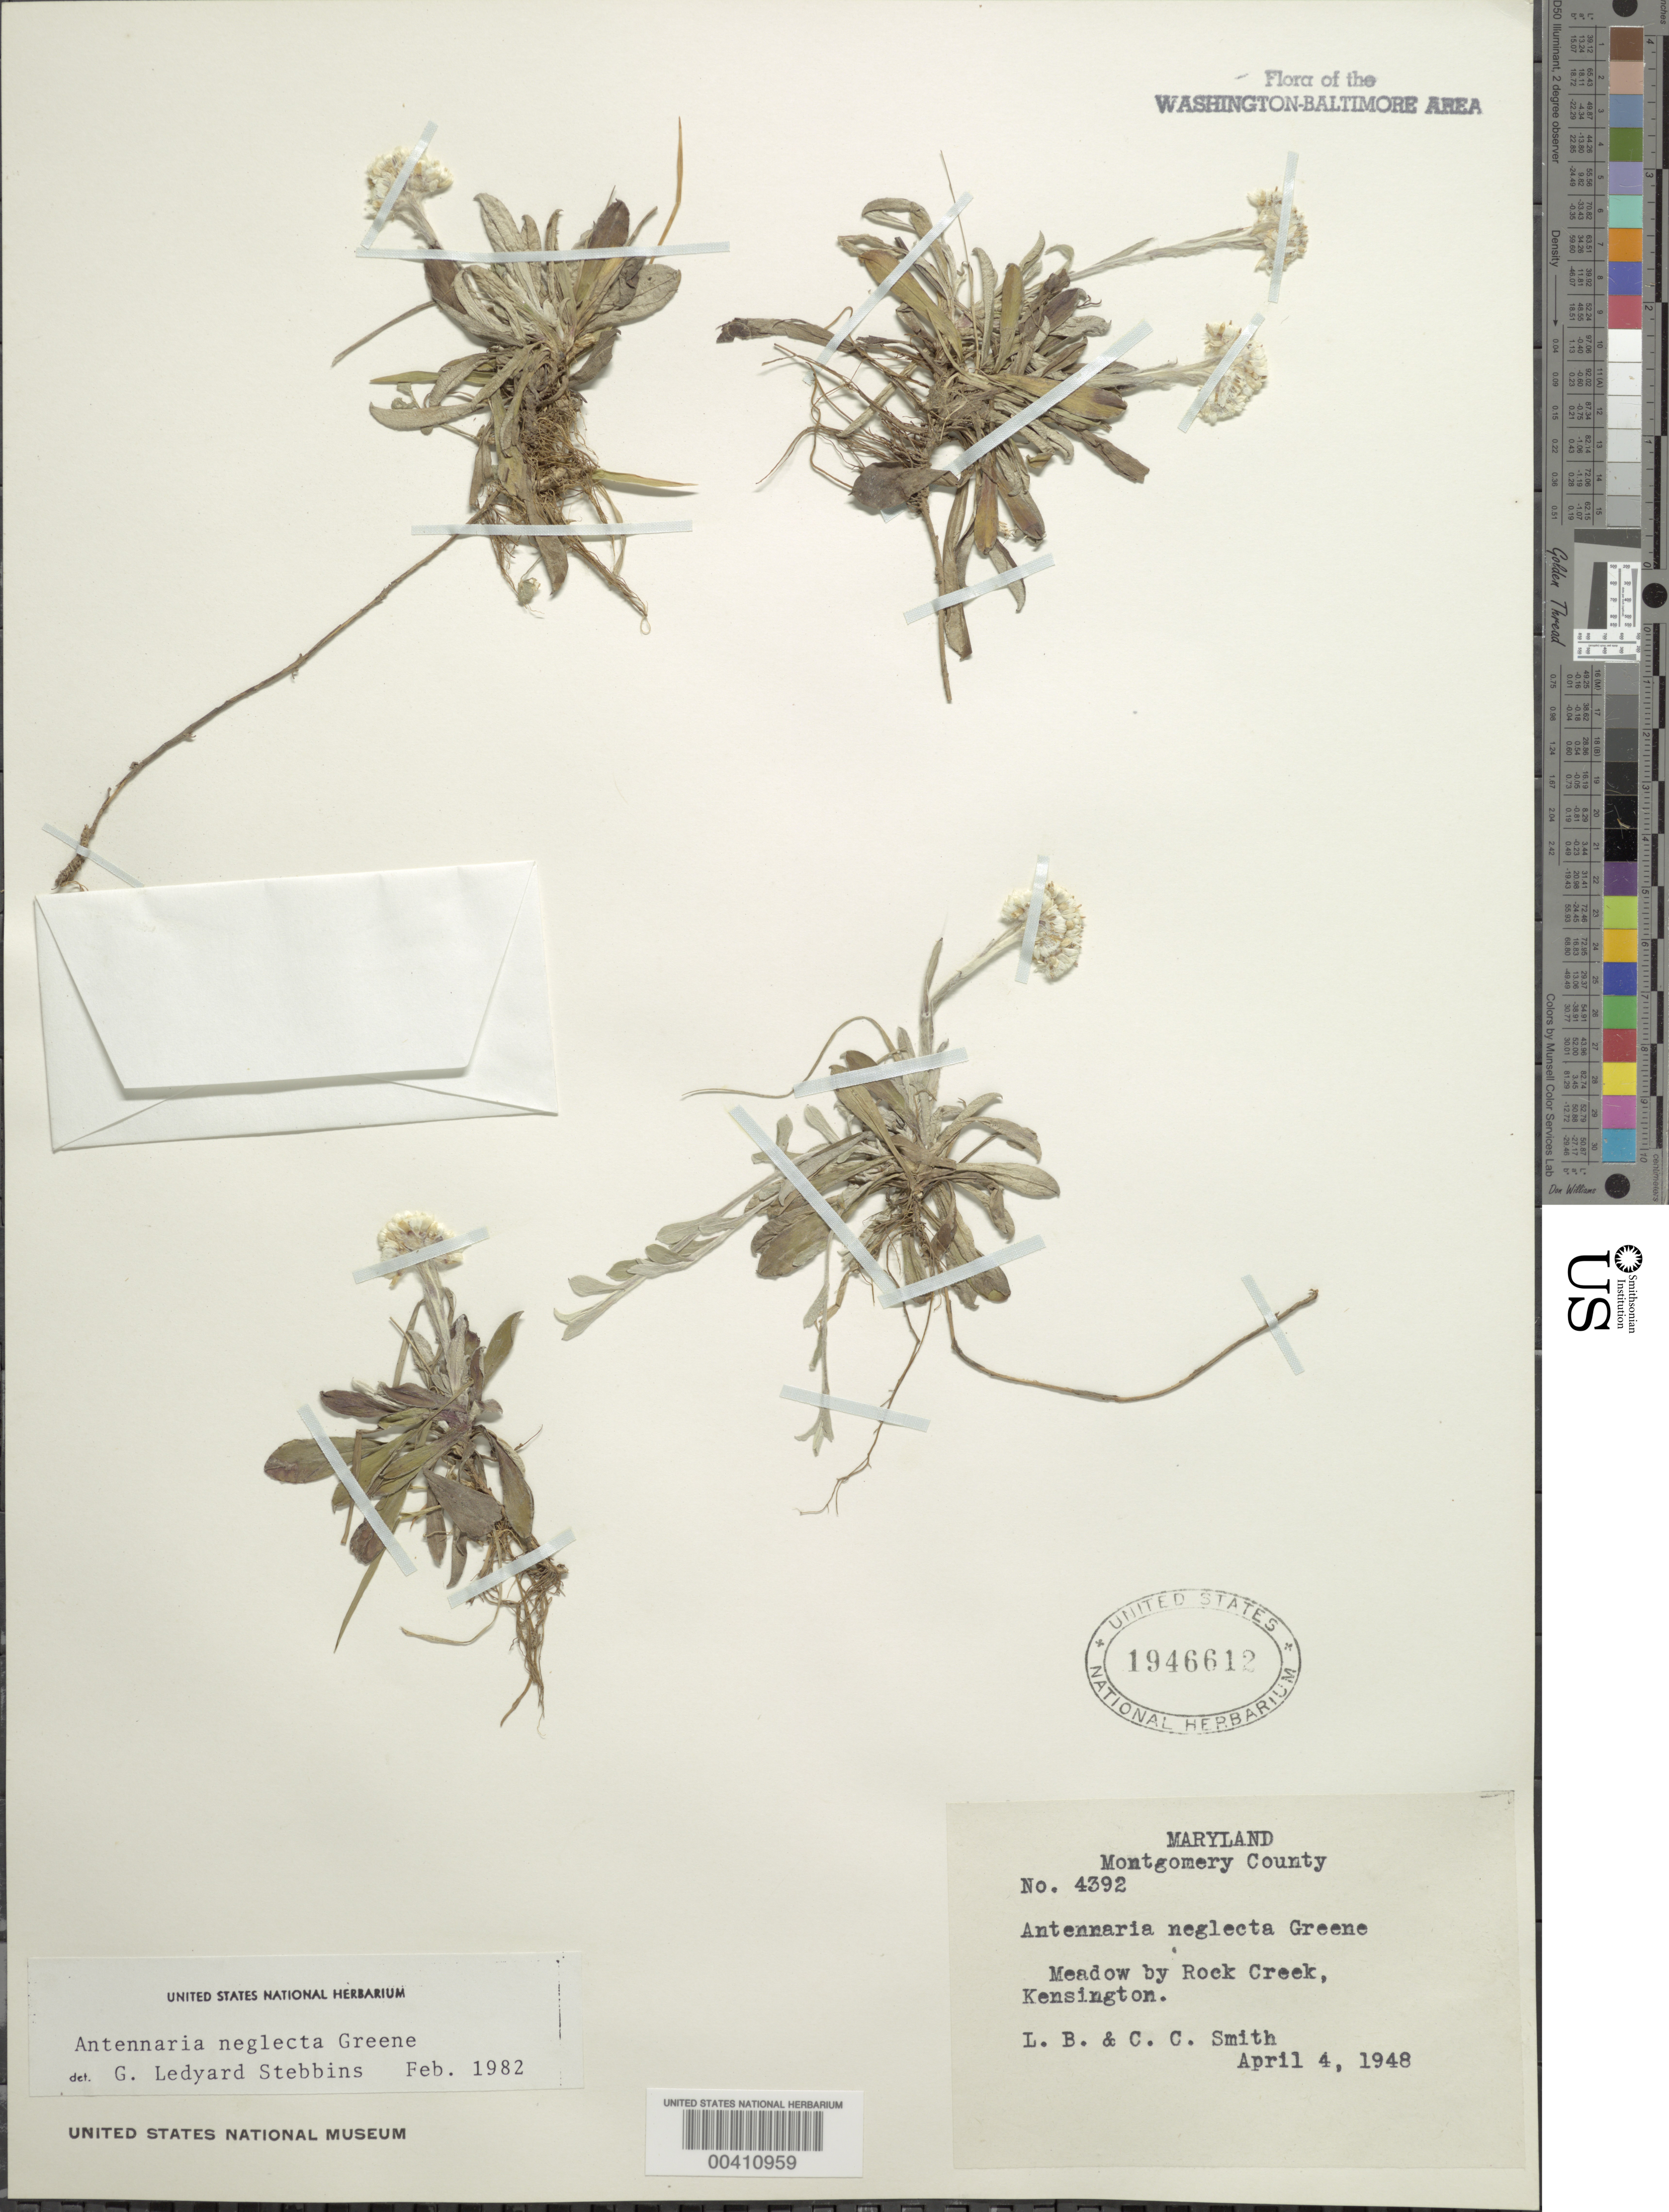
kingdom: Plantae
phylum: Tracheophyta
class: Magnoliopsida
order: Asterales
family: Asteraceae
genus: Antennaria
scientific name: Antennaria neglecta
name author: Greene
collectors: L. Smith & C. C. Smith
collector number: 4392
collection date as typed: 04 Apr 1948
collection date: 1948-04-04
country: United States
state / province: Maryland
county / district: Montgomery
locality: Rock Creek, Kensington Rock Creek Park & vicinity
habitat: Meadow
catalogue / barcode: US 1946612